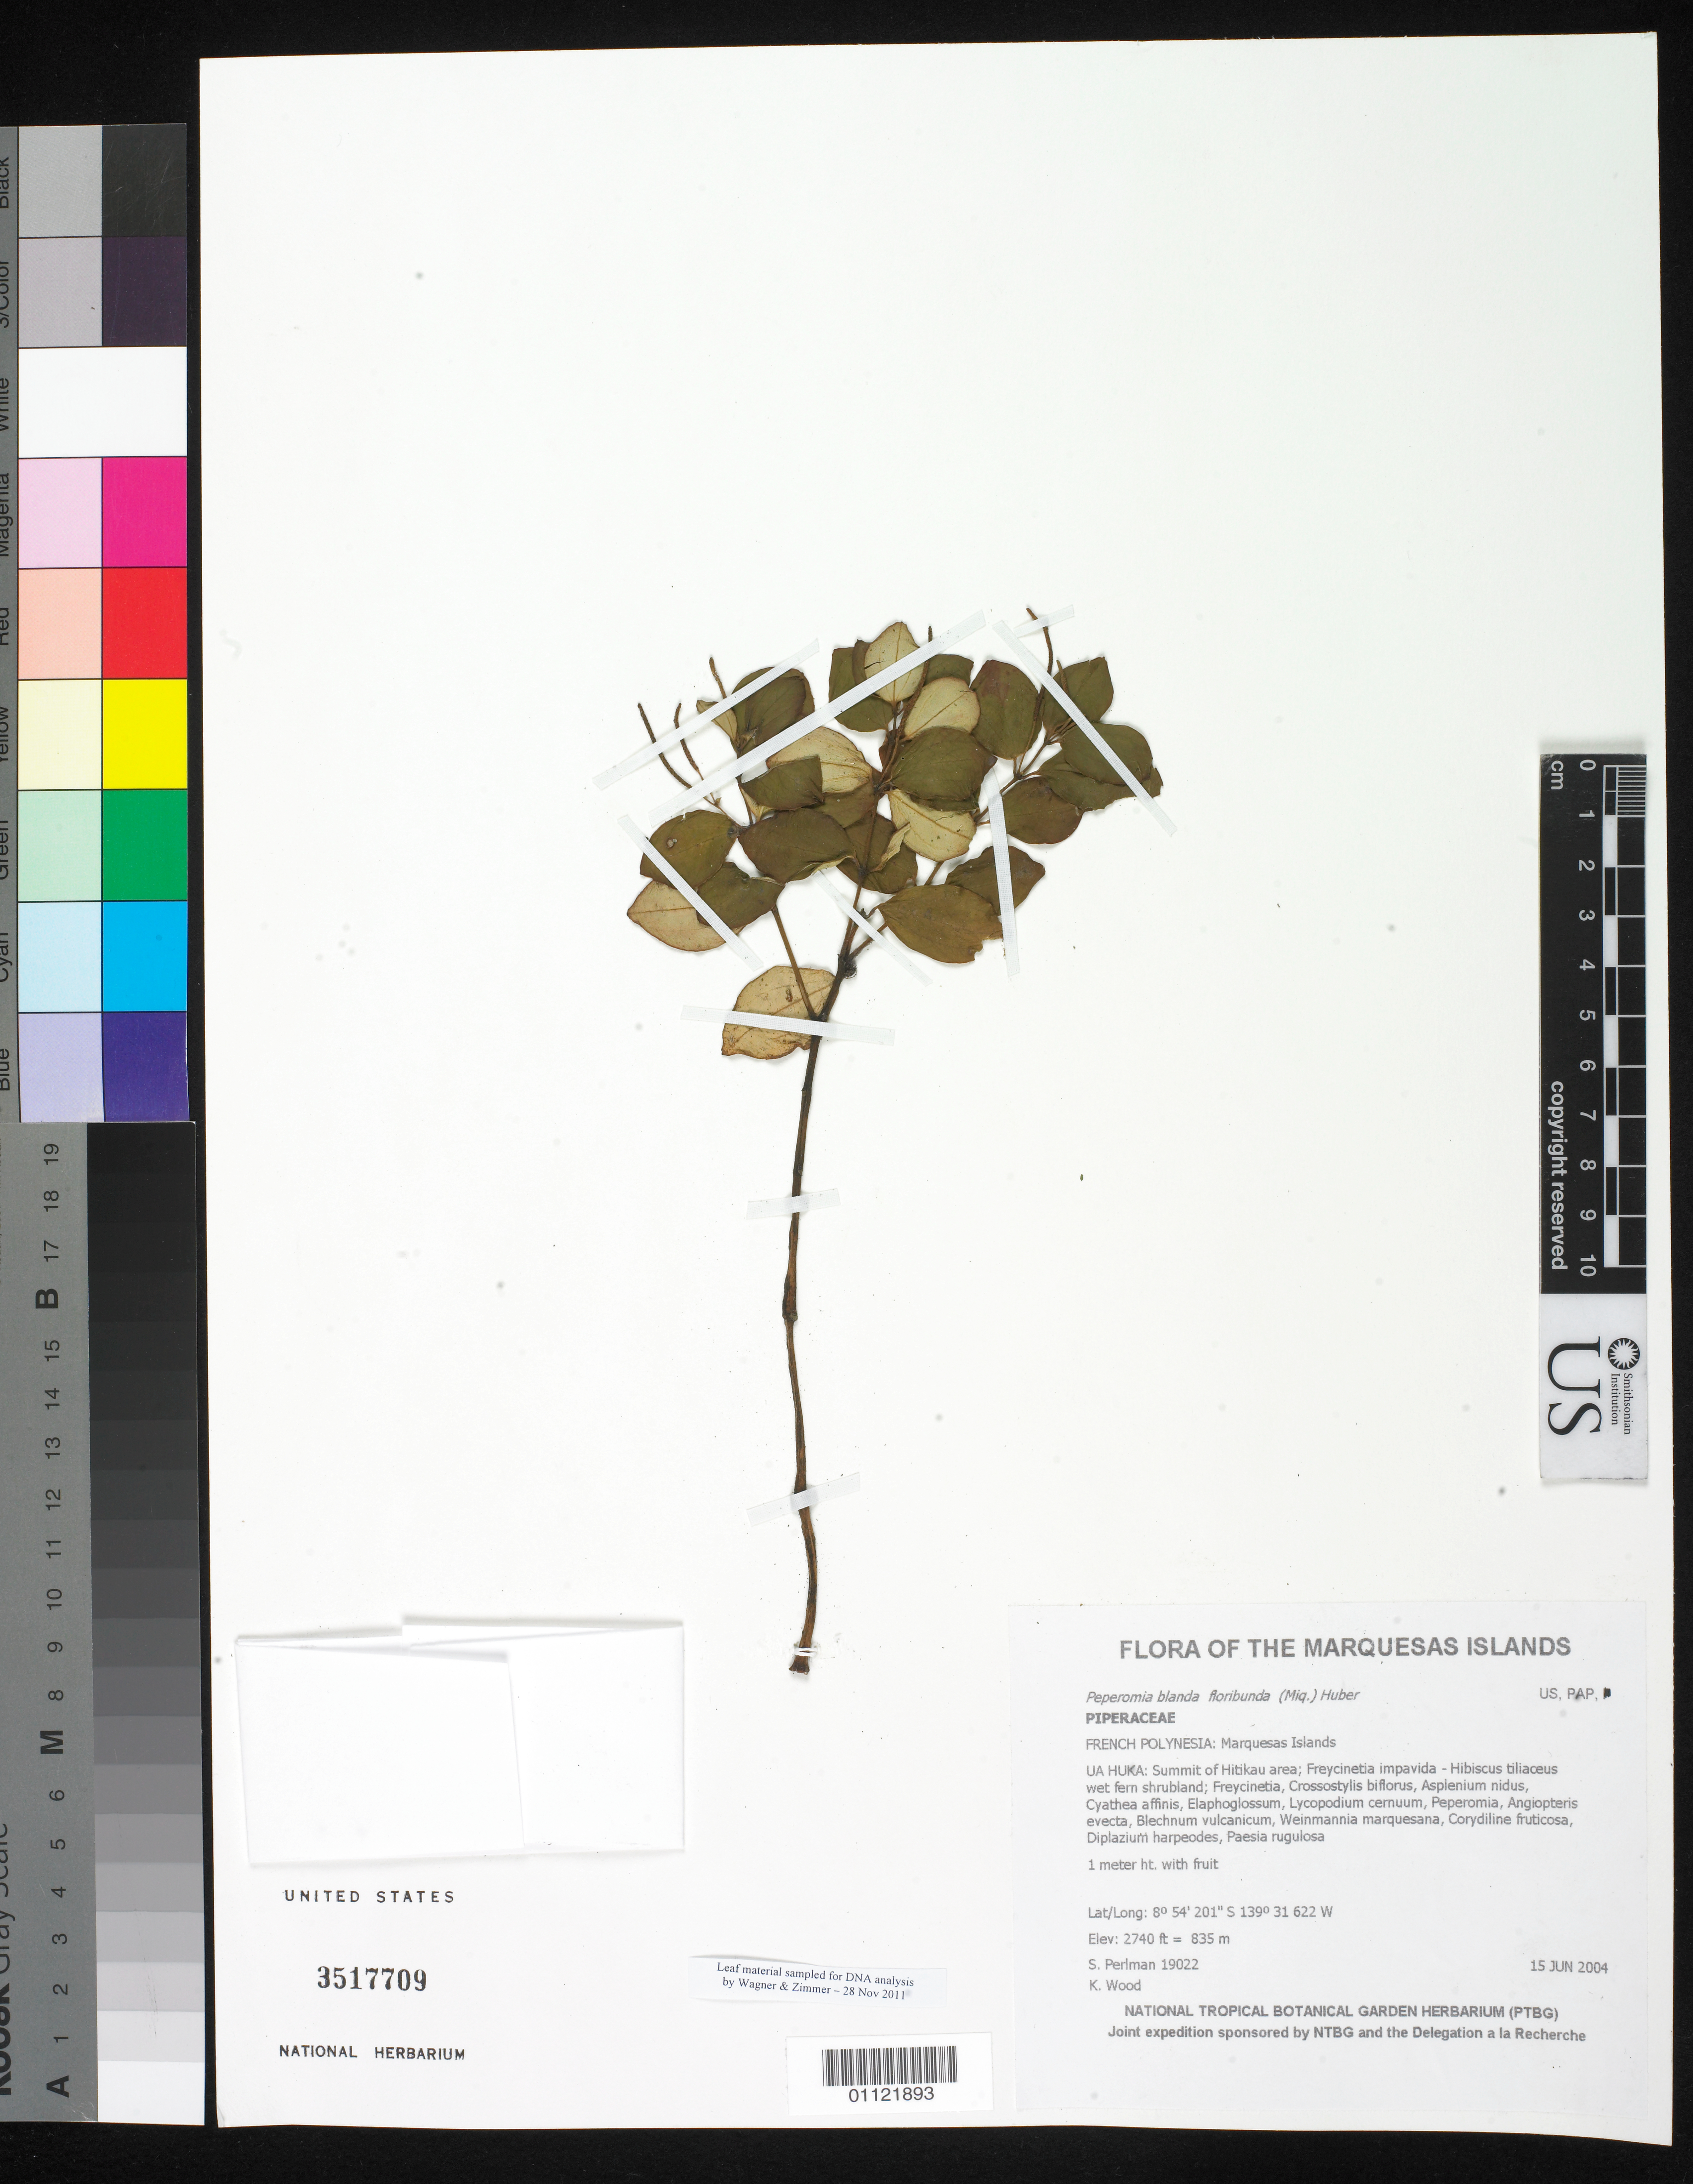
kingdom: Plantae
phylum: Tracheophyta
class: Magnoliopsida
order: Piperales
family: Piperaceae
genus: Peperomia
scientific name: Peperomia leptostachya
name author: Hook. & Arn.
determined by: Wagner, W. L., (BOT), Smithsonian Institution - National Museum of Natural History (UNITED STATES)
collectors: S. P. Perlman & K. R. Wood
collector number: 19022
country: French Polynesia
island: Ua Huka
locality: Siummit of Hitikau area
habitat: Wet fern shrubland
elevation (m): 835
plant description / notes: Leaf material sampled for DNA analysis by Wagner & Zimmer 28 Nov 2011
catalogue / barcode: US 3517709